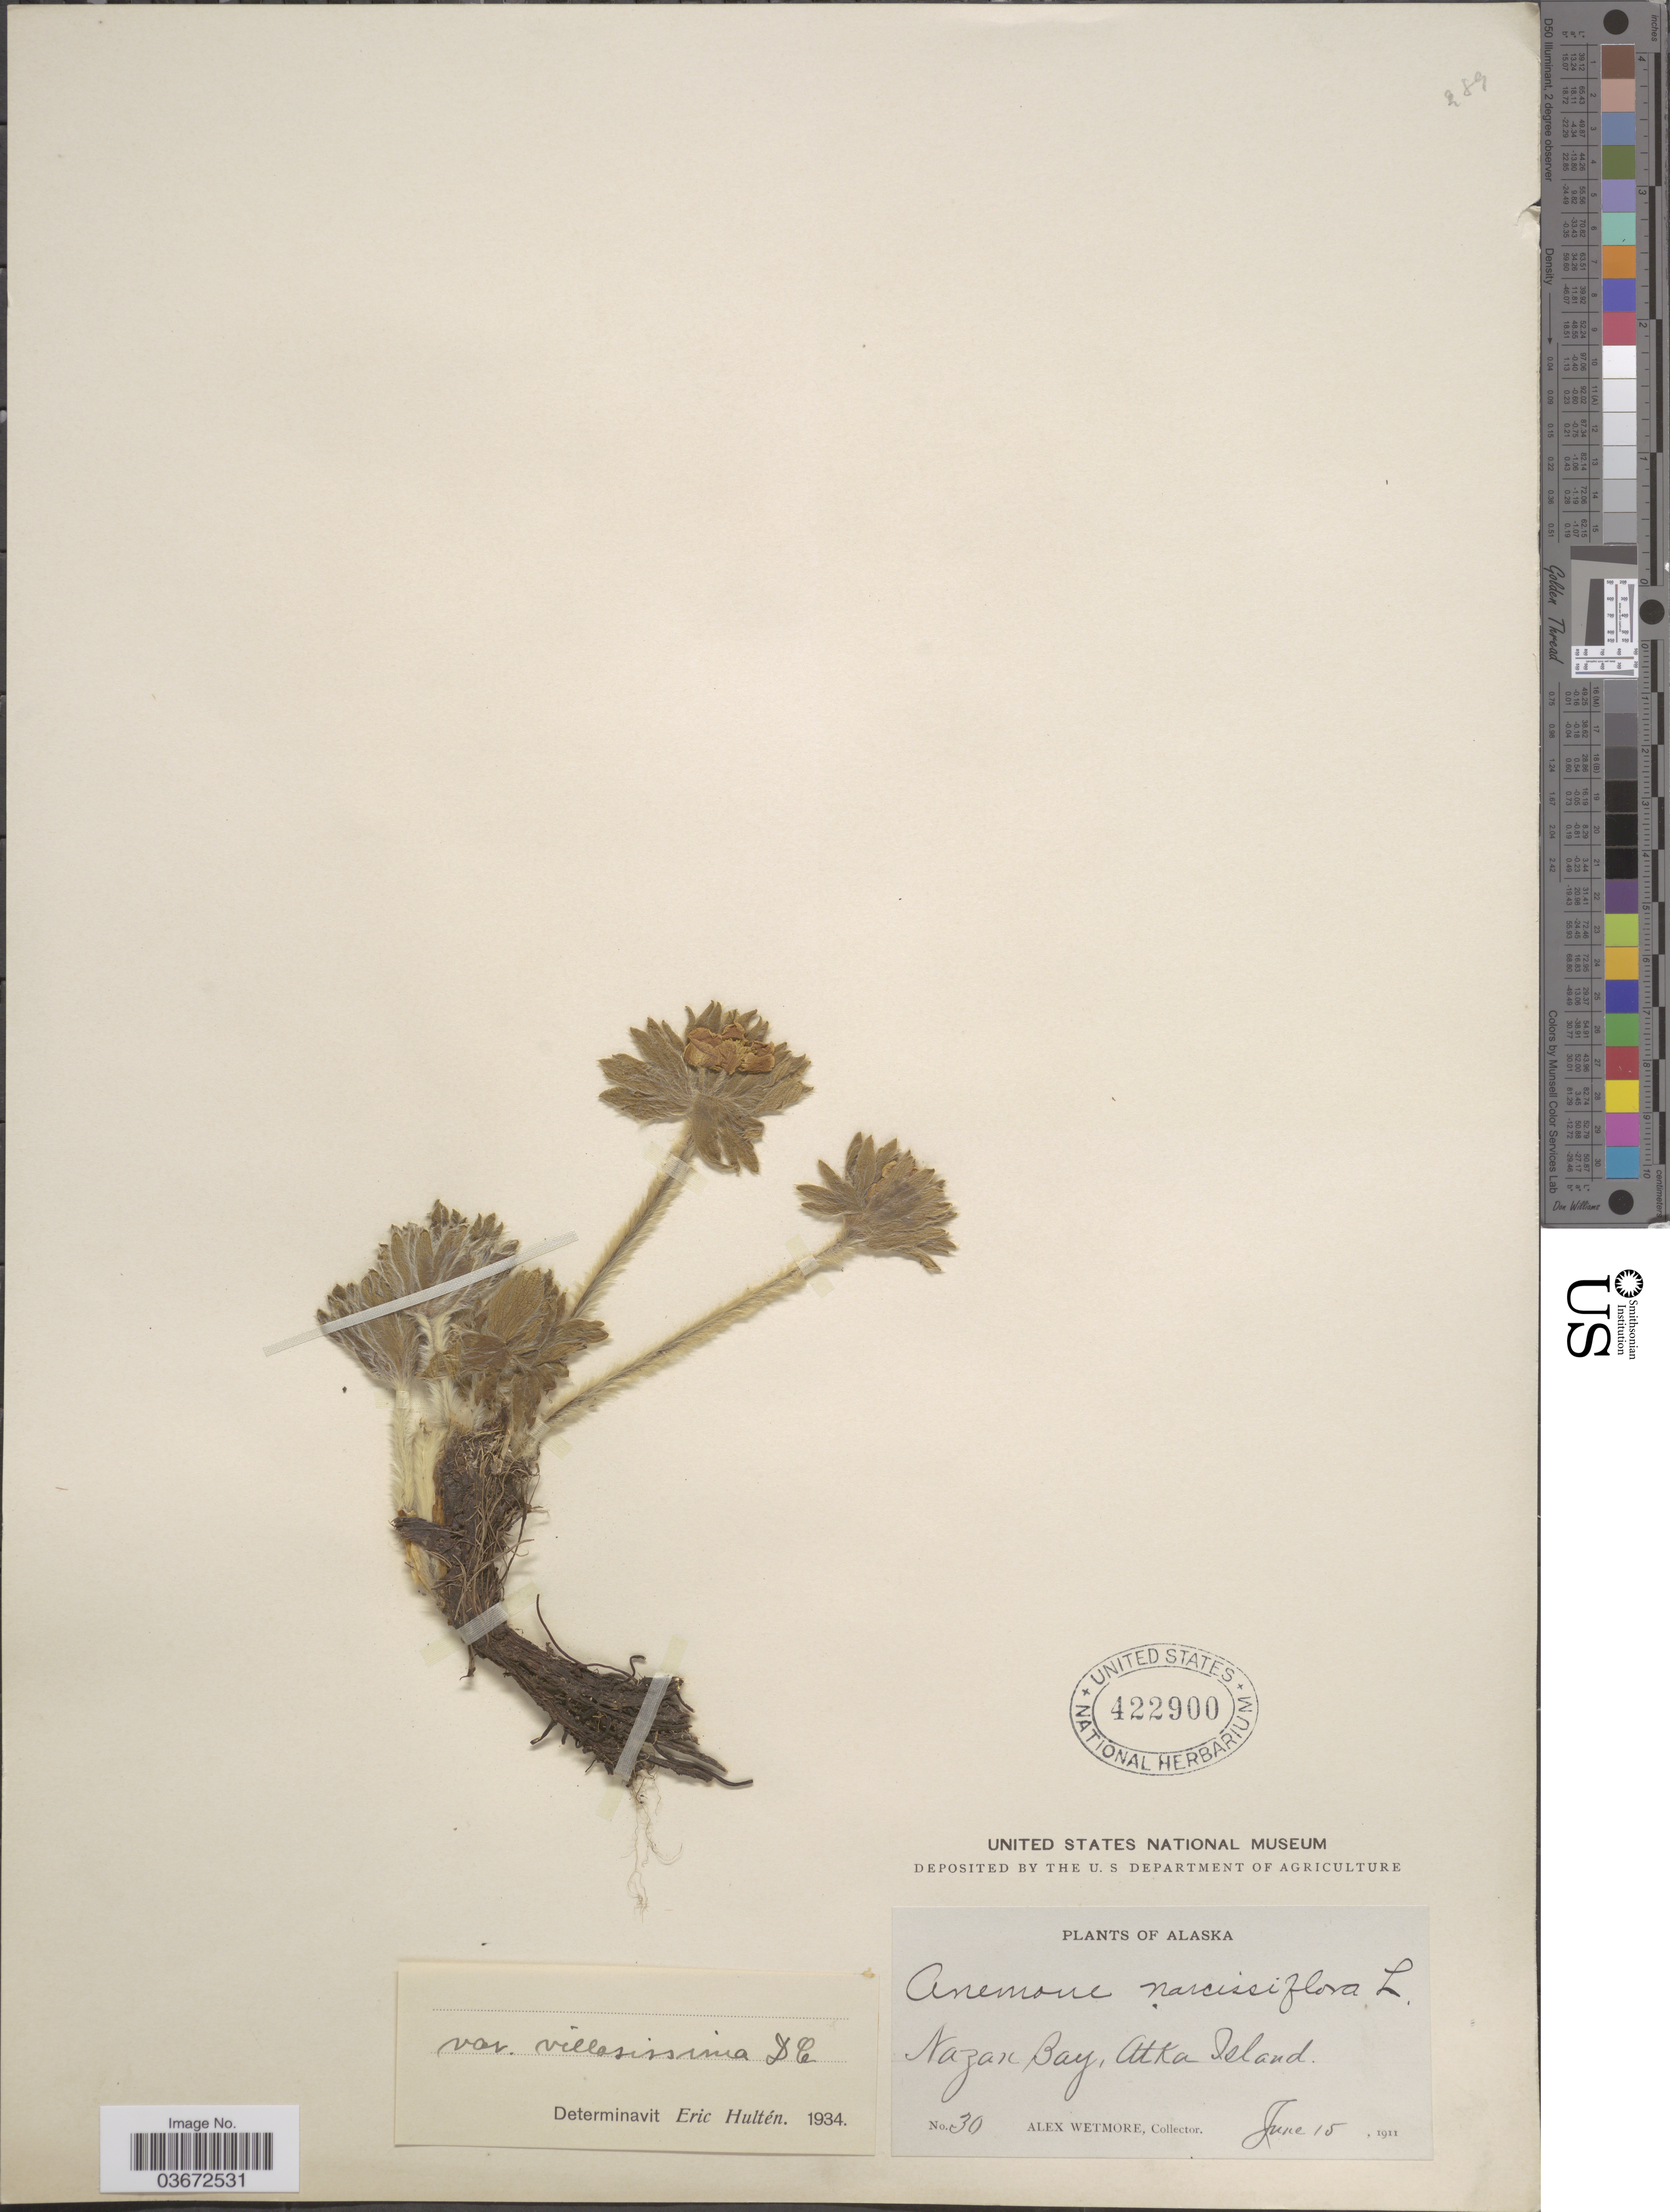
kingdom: Plantae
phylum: Tracheophyta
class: Magnoliopsida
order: Ranunculales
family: Ranunculaceae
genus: Anemone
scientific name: Anemone narcissiflora var. villosissima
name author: DC.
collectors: A. Wetmore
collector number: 30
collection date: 1911-06-15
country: United States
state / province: Alaska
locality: Nazan Bay, Atka Island.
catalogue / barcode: US 422900